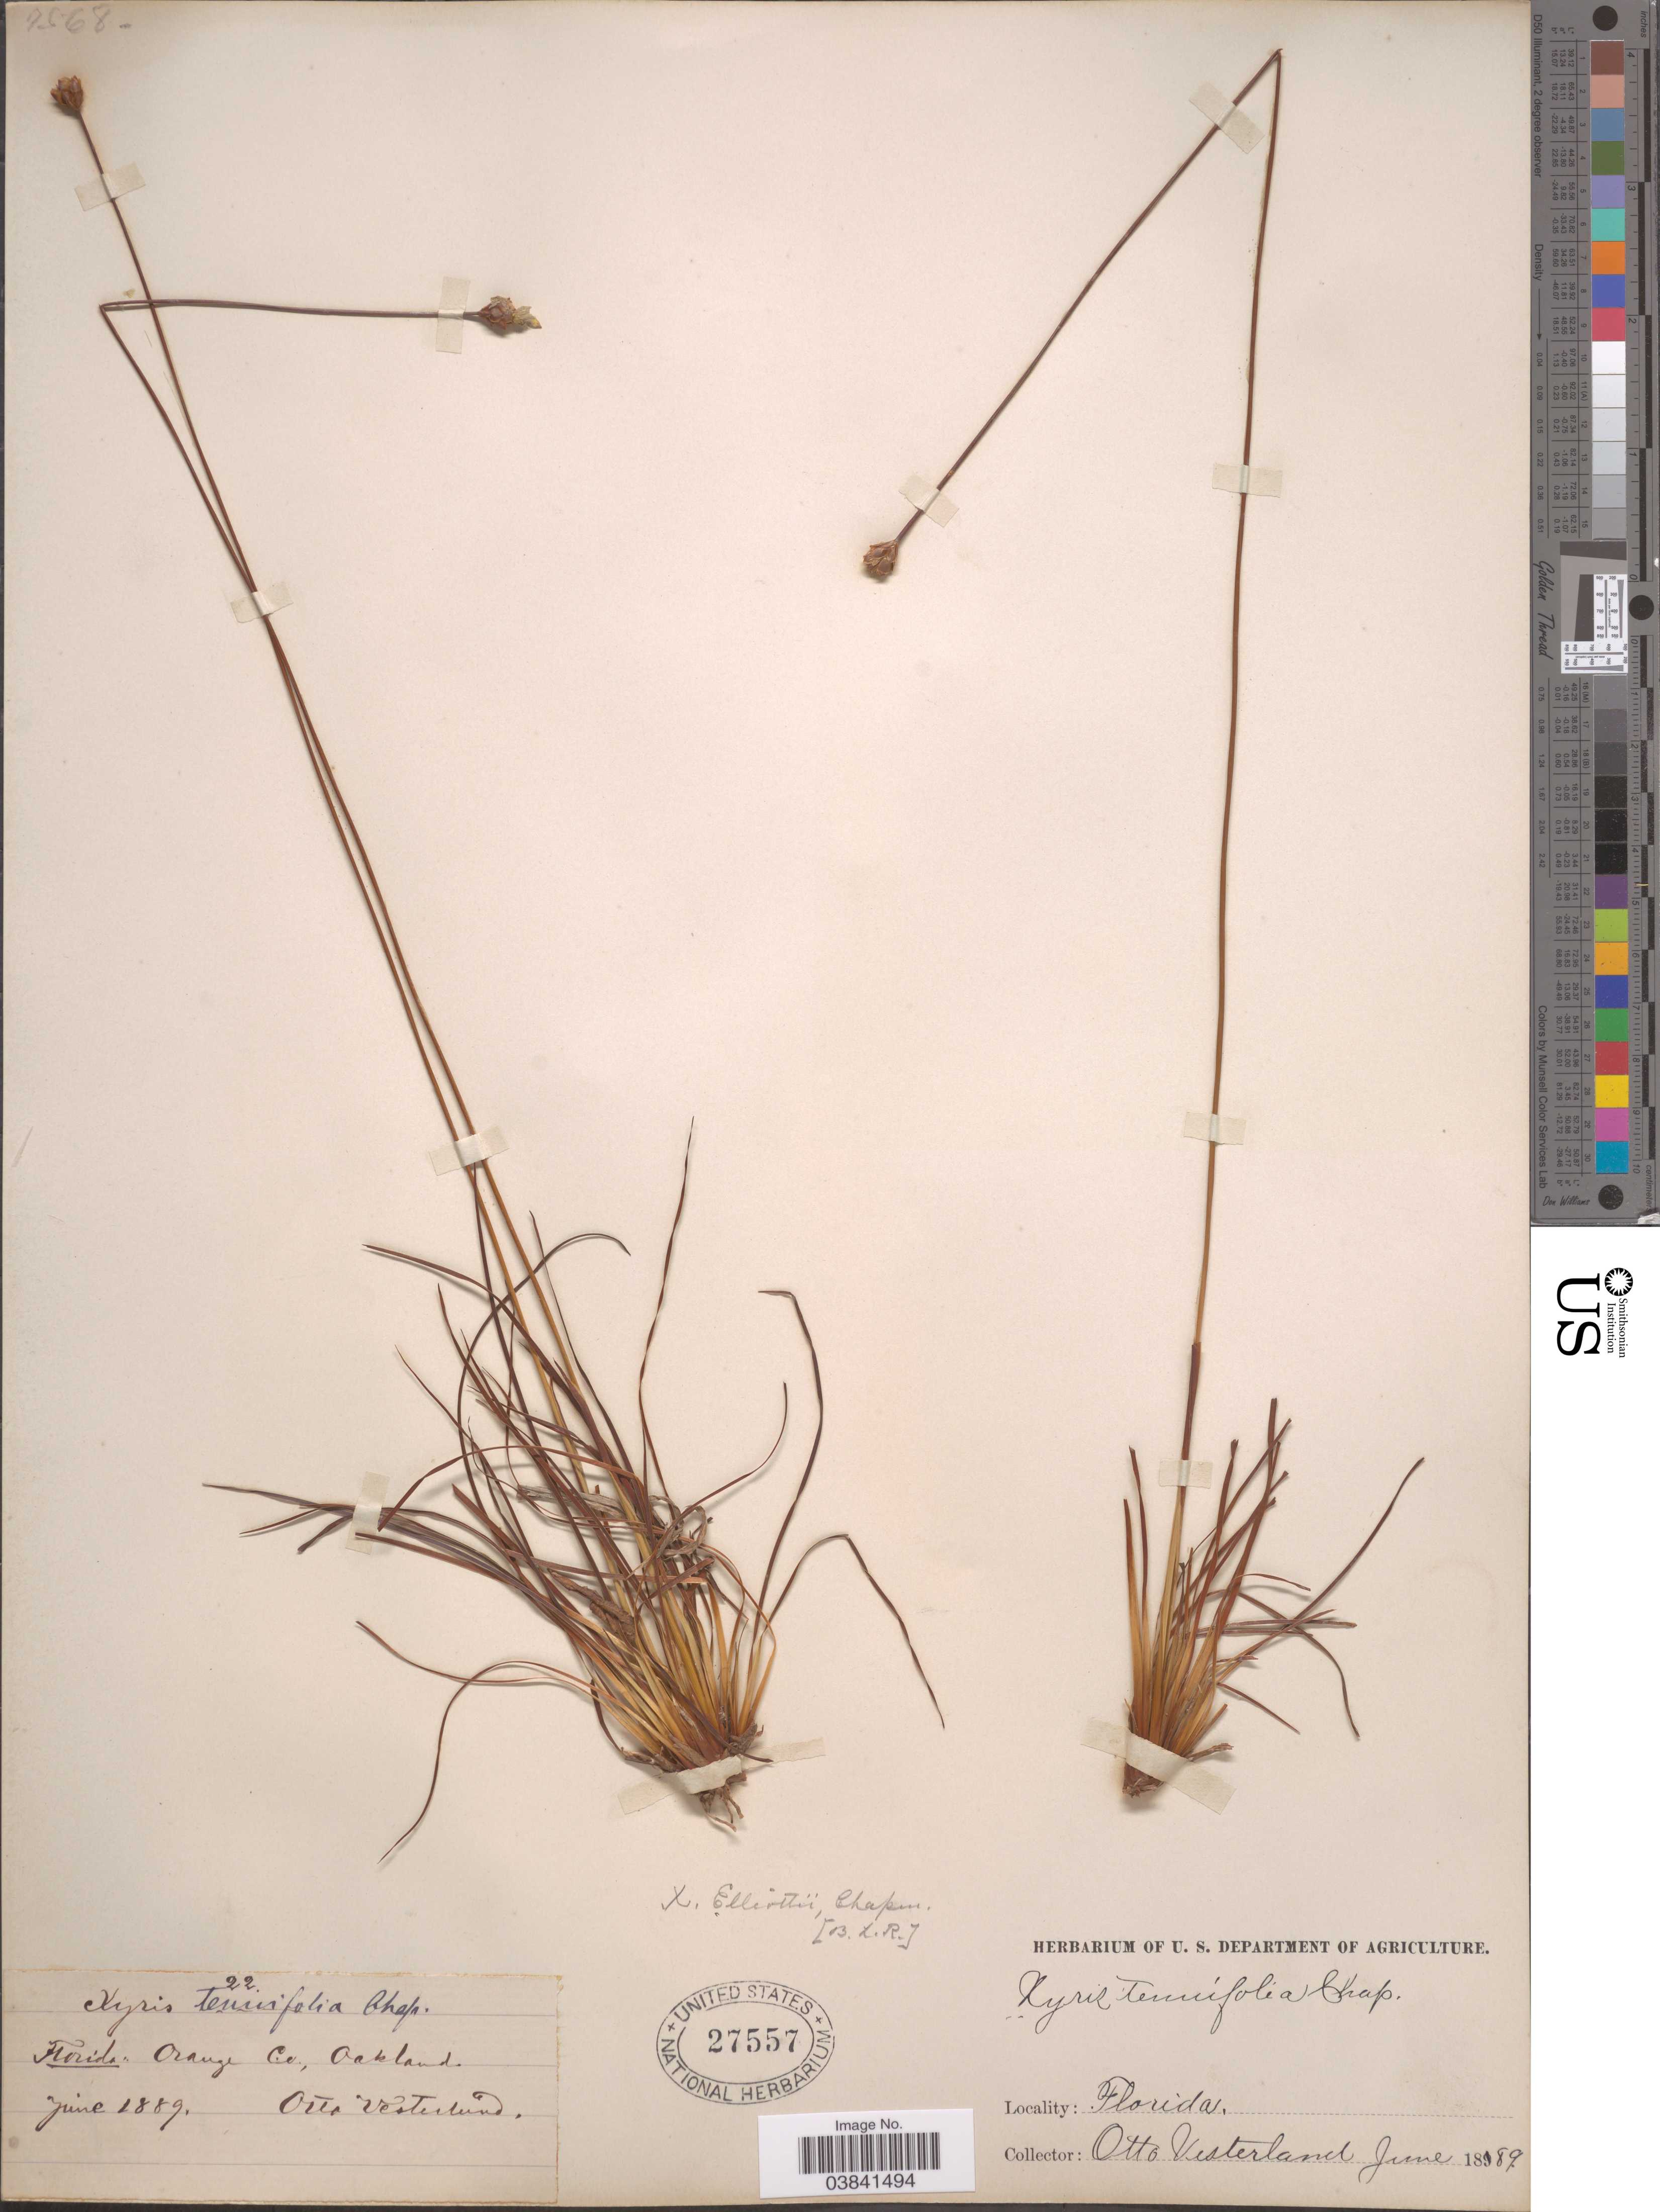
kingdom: Plantae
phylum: Tracheophyta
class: Liliopsida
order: Poales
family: Xyridaceae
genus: Xyris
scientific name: Xyris elliottii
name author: Chapm.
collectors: O. Vesterland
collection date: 1889-06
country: United States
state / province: Florida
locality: Orange Co., Oakland.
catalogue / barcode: US 27557